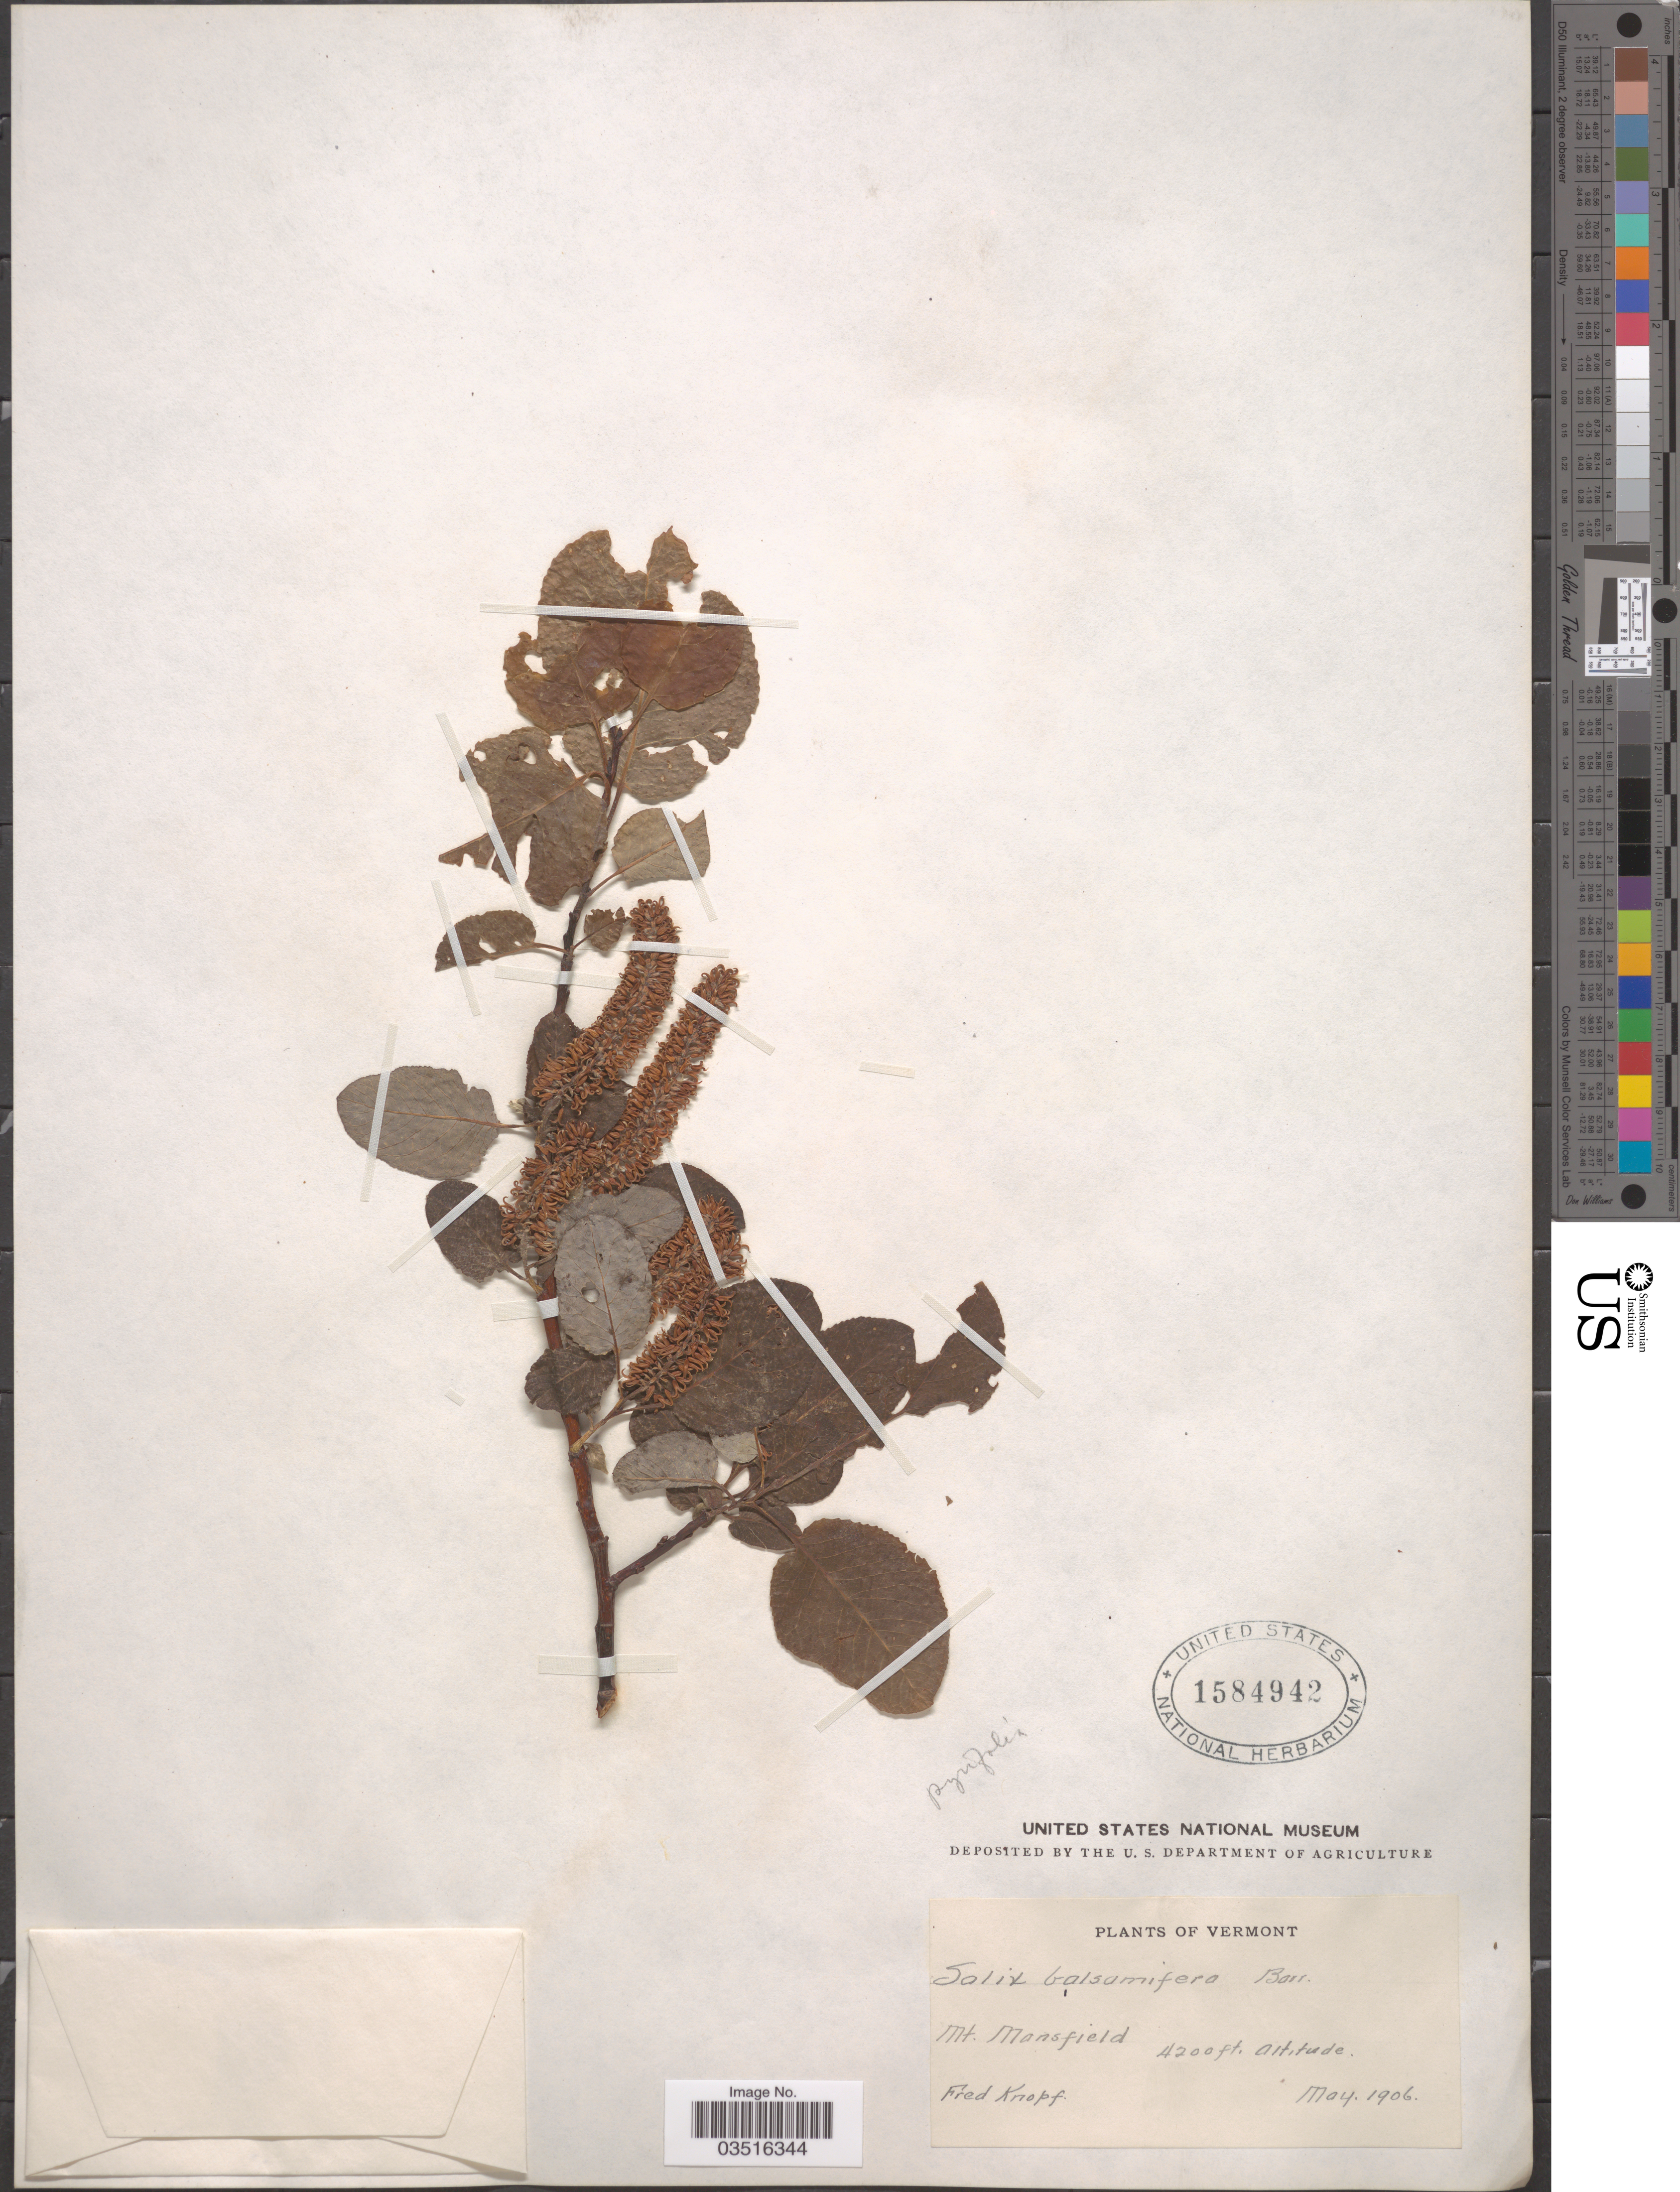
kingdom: Plantae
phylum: Tracheophyta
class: Magnoliopsida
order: Malpighiales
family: Salicaceae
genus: Salix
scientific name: Salix pyrifolia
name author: Ledeb.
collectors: F. Knopf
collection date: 1906-05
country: United States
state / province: Vermont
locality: Mt. Mansfield.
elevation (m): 1280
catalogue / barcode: US 1584942